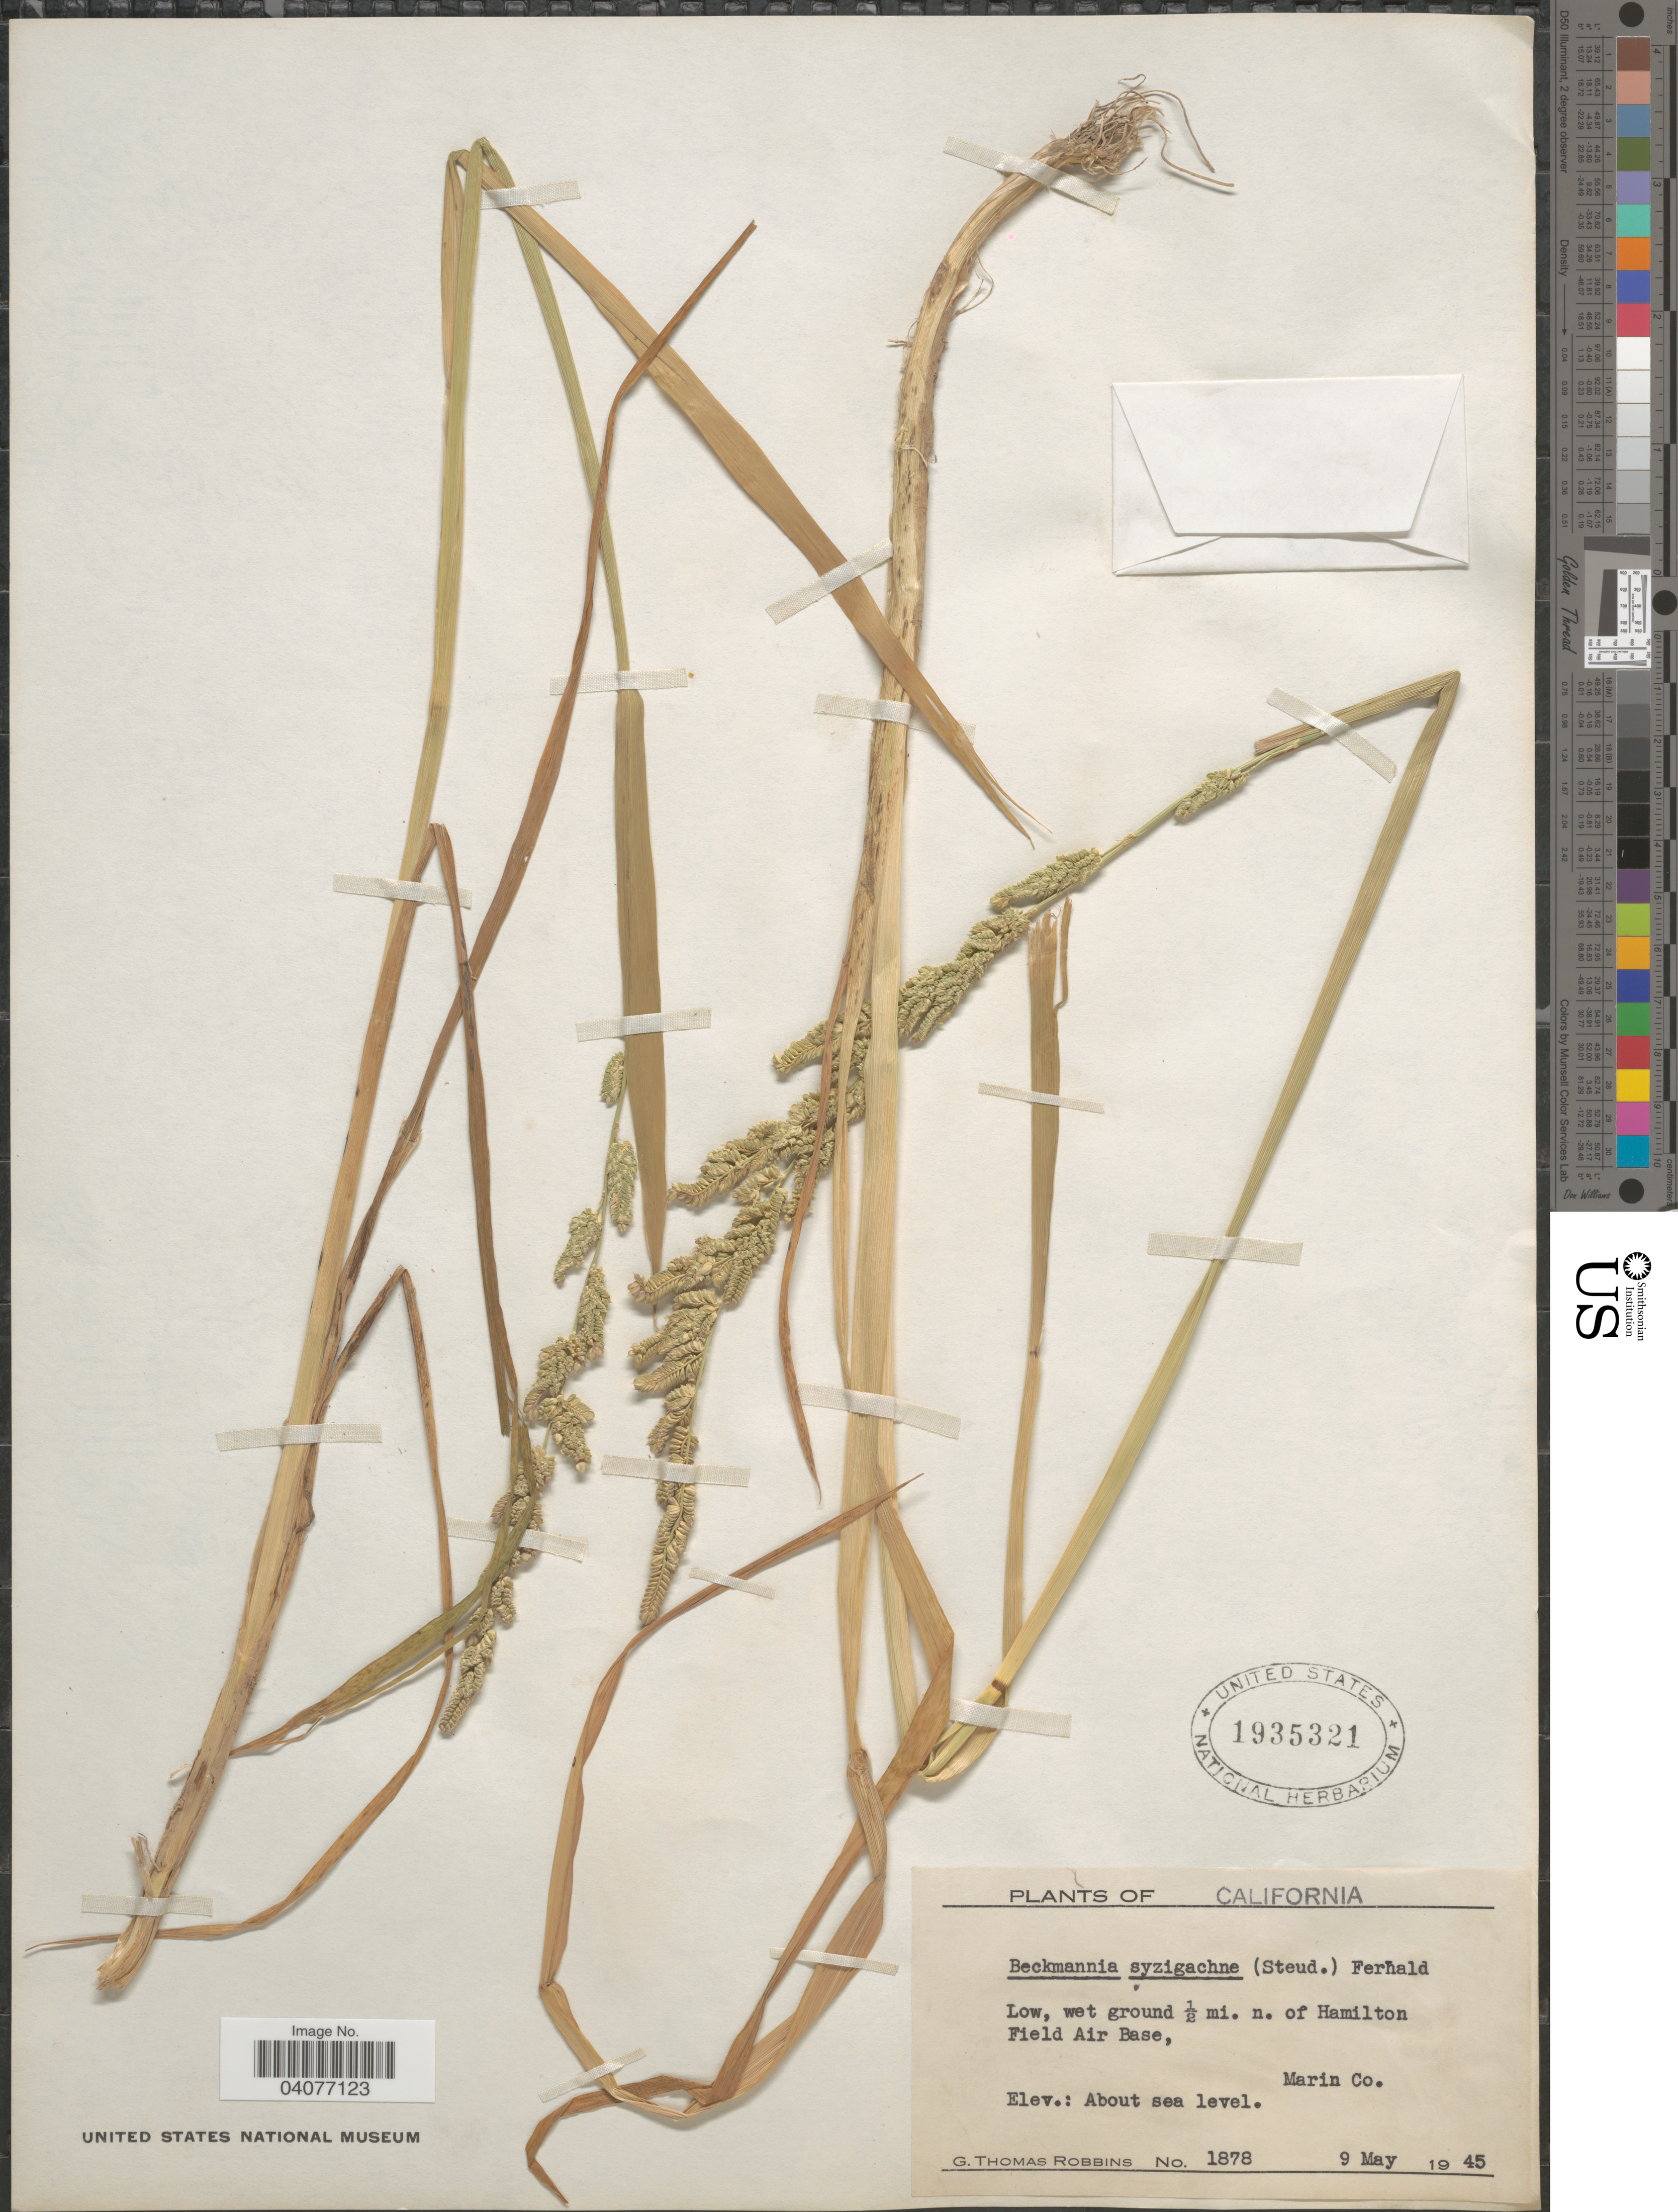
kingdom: Plantae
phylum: Tracheophyta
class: Liliopsida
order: Poales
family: Poaceae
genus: Beckmannia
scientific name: Beckmannia syzigachne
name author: (Steud.) Fernald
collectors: G. T. Robbins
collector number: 1878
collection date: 1945-05-09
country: United States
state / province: California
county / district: Marin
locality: Low, wet ground ½ mi. n. of Hamilton Field Air Base, Marin Co.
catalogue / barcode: US 1935321